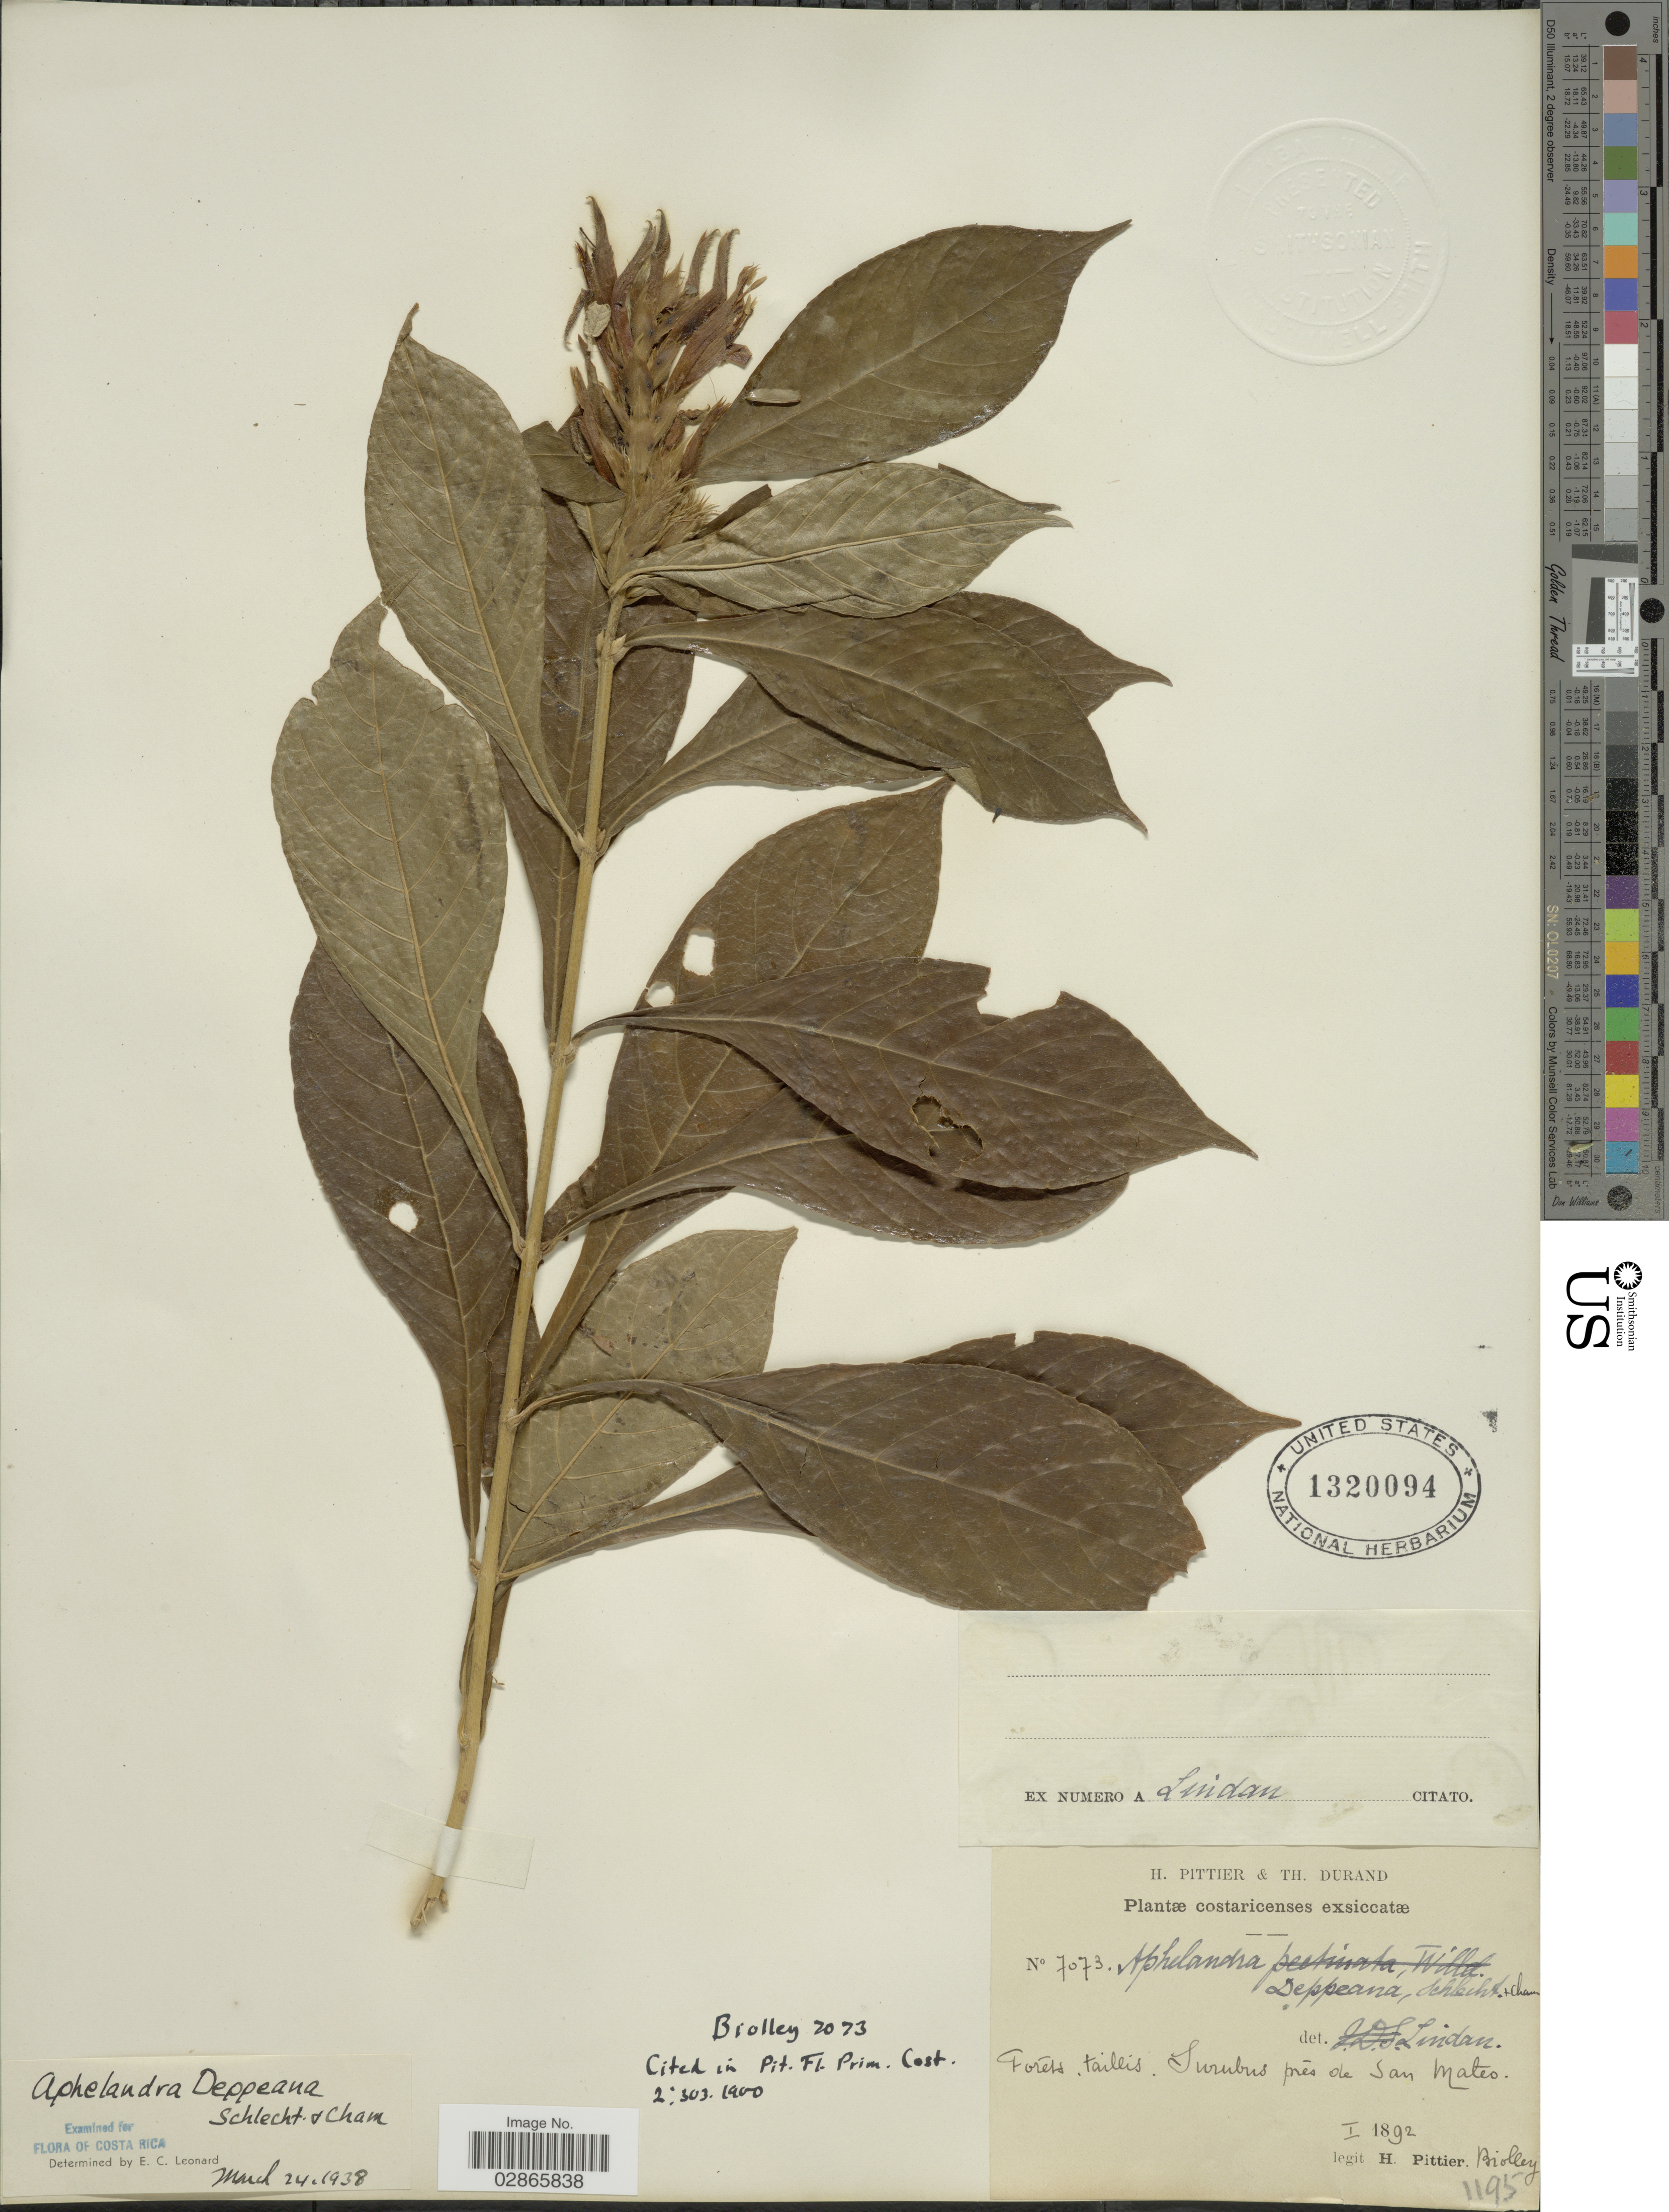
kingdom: Plantae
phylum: Tracheophyta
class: Magnoliopsida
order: Lamiales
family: Acanthaceae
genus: Aphelandra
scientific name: Aphelandra deppeana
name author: Schltdl. & Cham.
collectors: H. F. Pittier & Biolley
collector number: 7073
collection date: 1892-01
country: Costa Rica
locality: Costaricenses. Surubus près de San Mateo.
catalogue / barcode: US 1320094